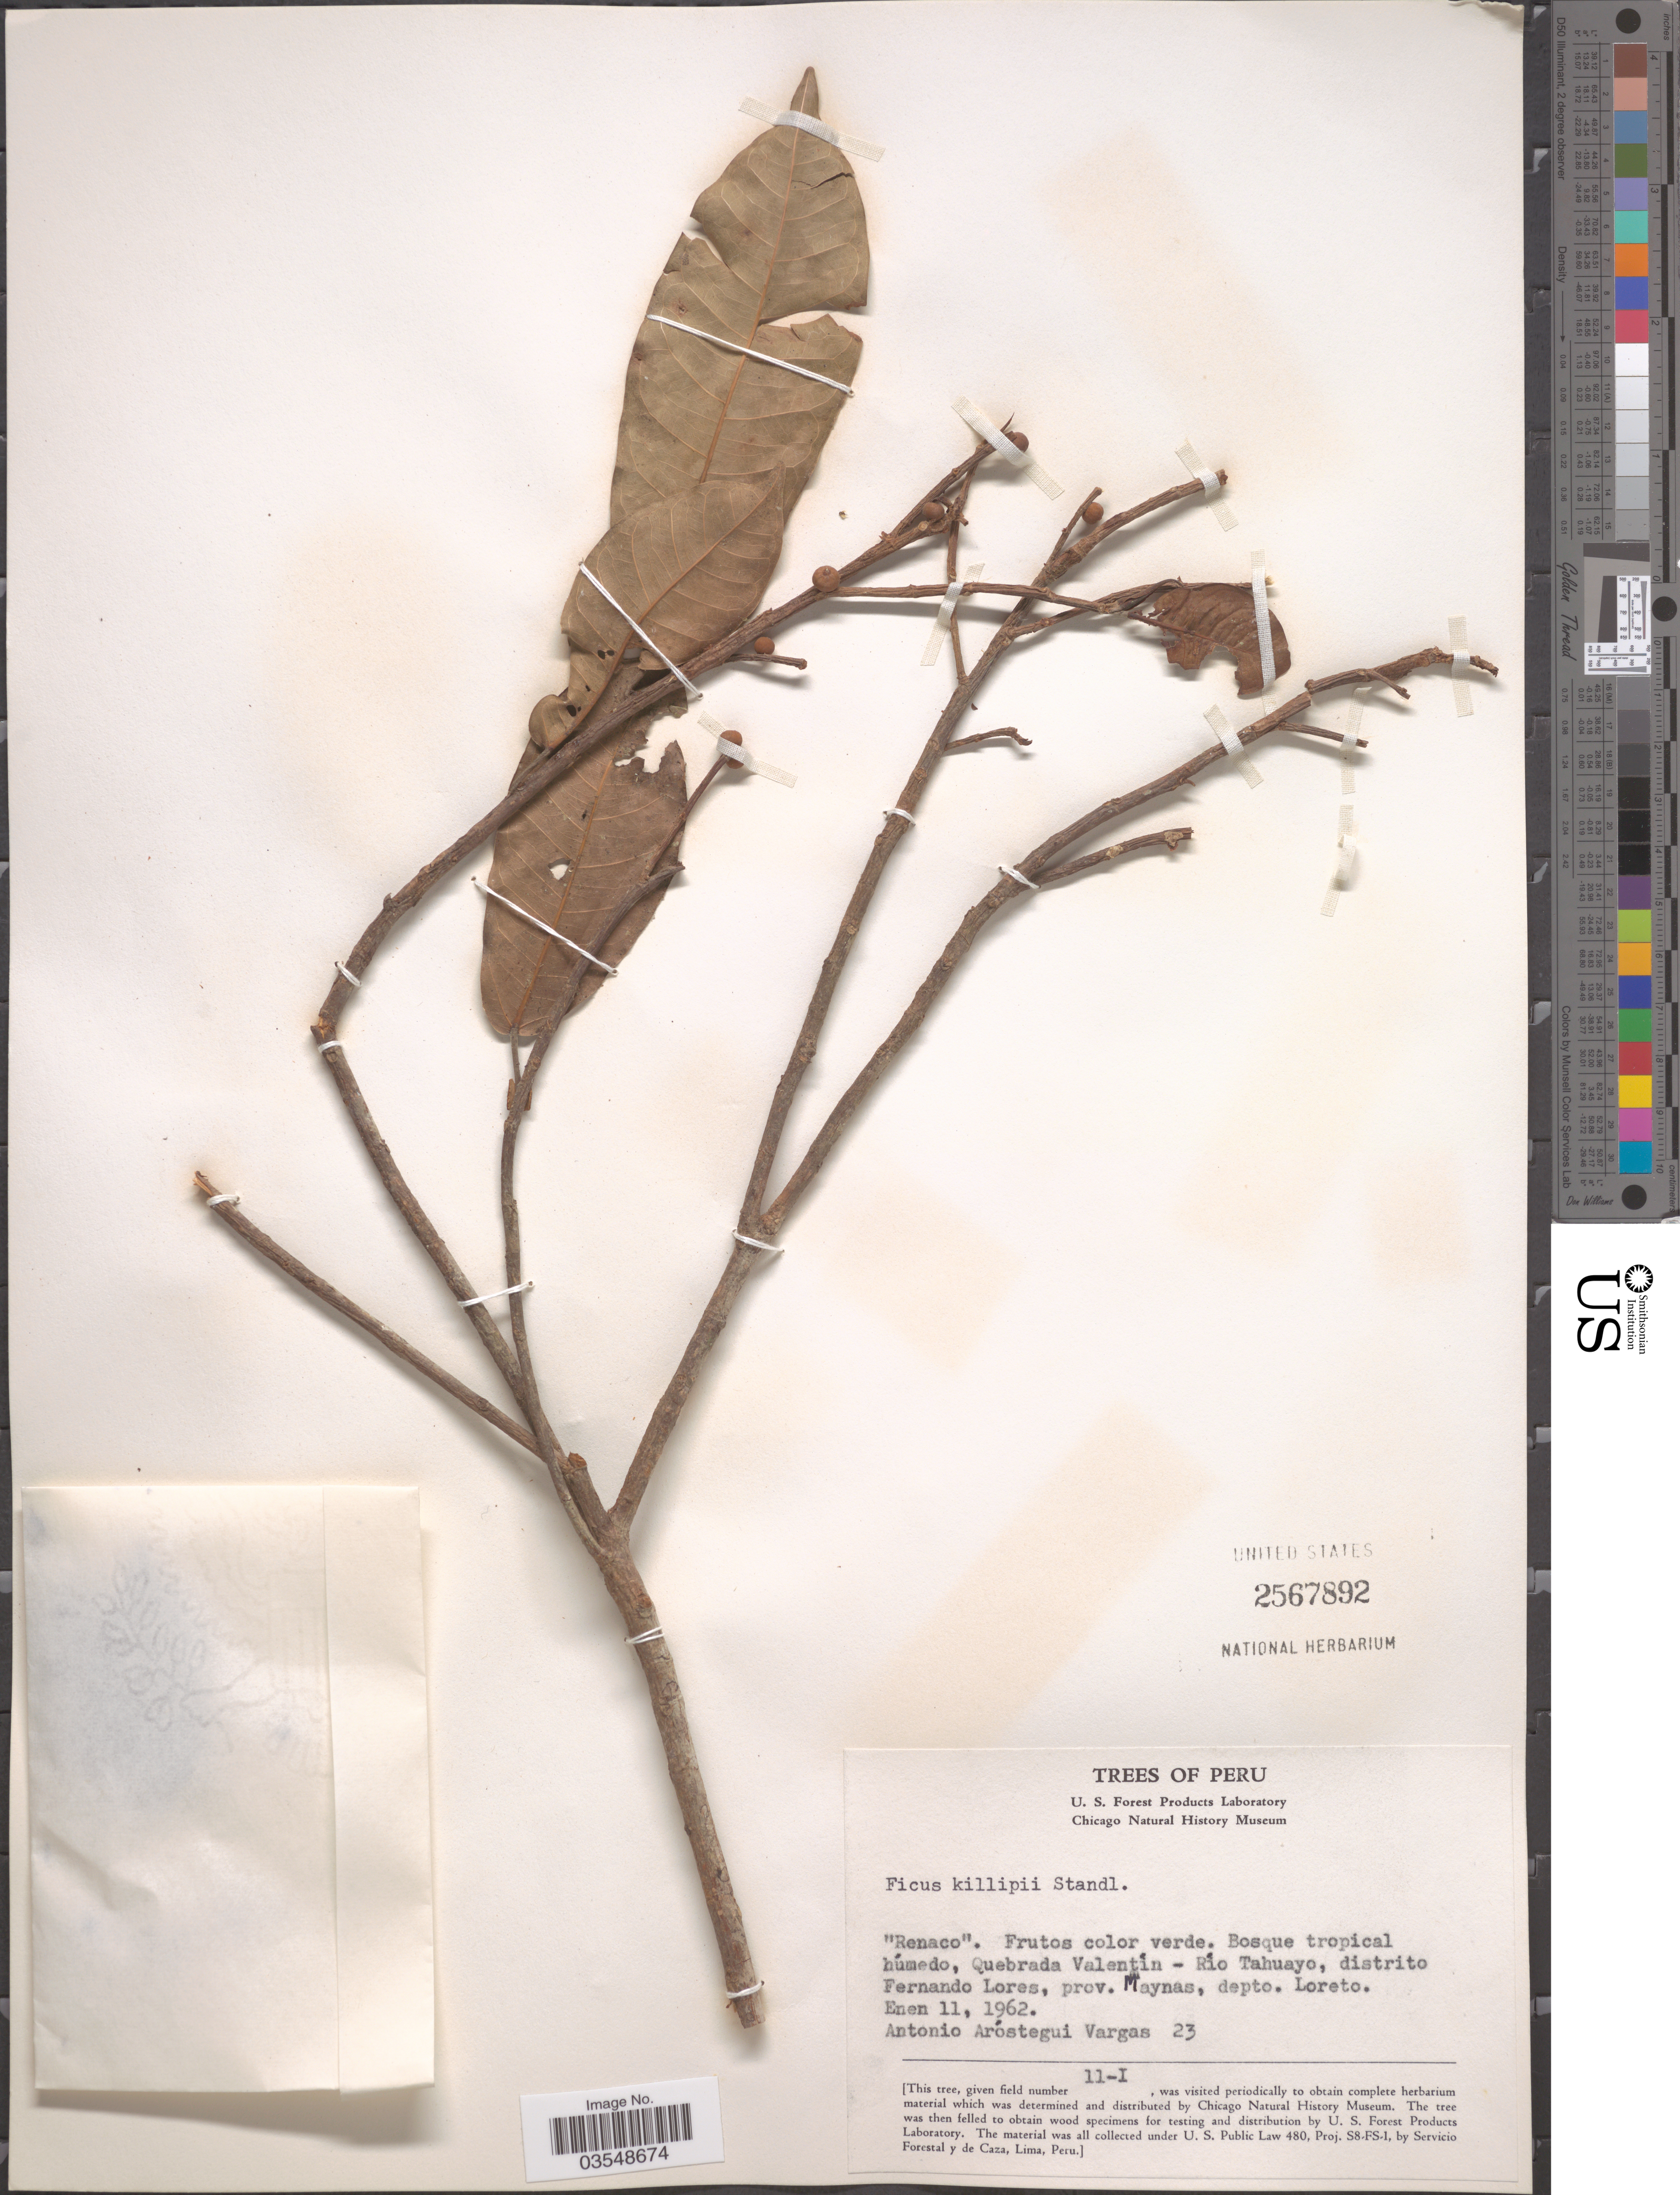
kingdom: Plantae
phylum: Tracheophyta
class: Magnoliopsida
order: Rosales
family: Moraceae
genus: Ficus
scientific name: Ficus killipii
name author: Standl. in J.F. Macbr.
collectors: A. Vargas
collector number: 23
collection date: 1962-01-11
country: Peru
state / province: Loreto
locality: Bosque tropical húmedo, Quebrada Valentín - Río Tahuayo, distrito Fernando Lores, prov. Maynas, depto. Loreto.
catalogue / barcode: US 2567892